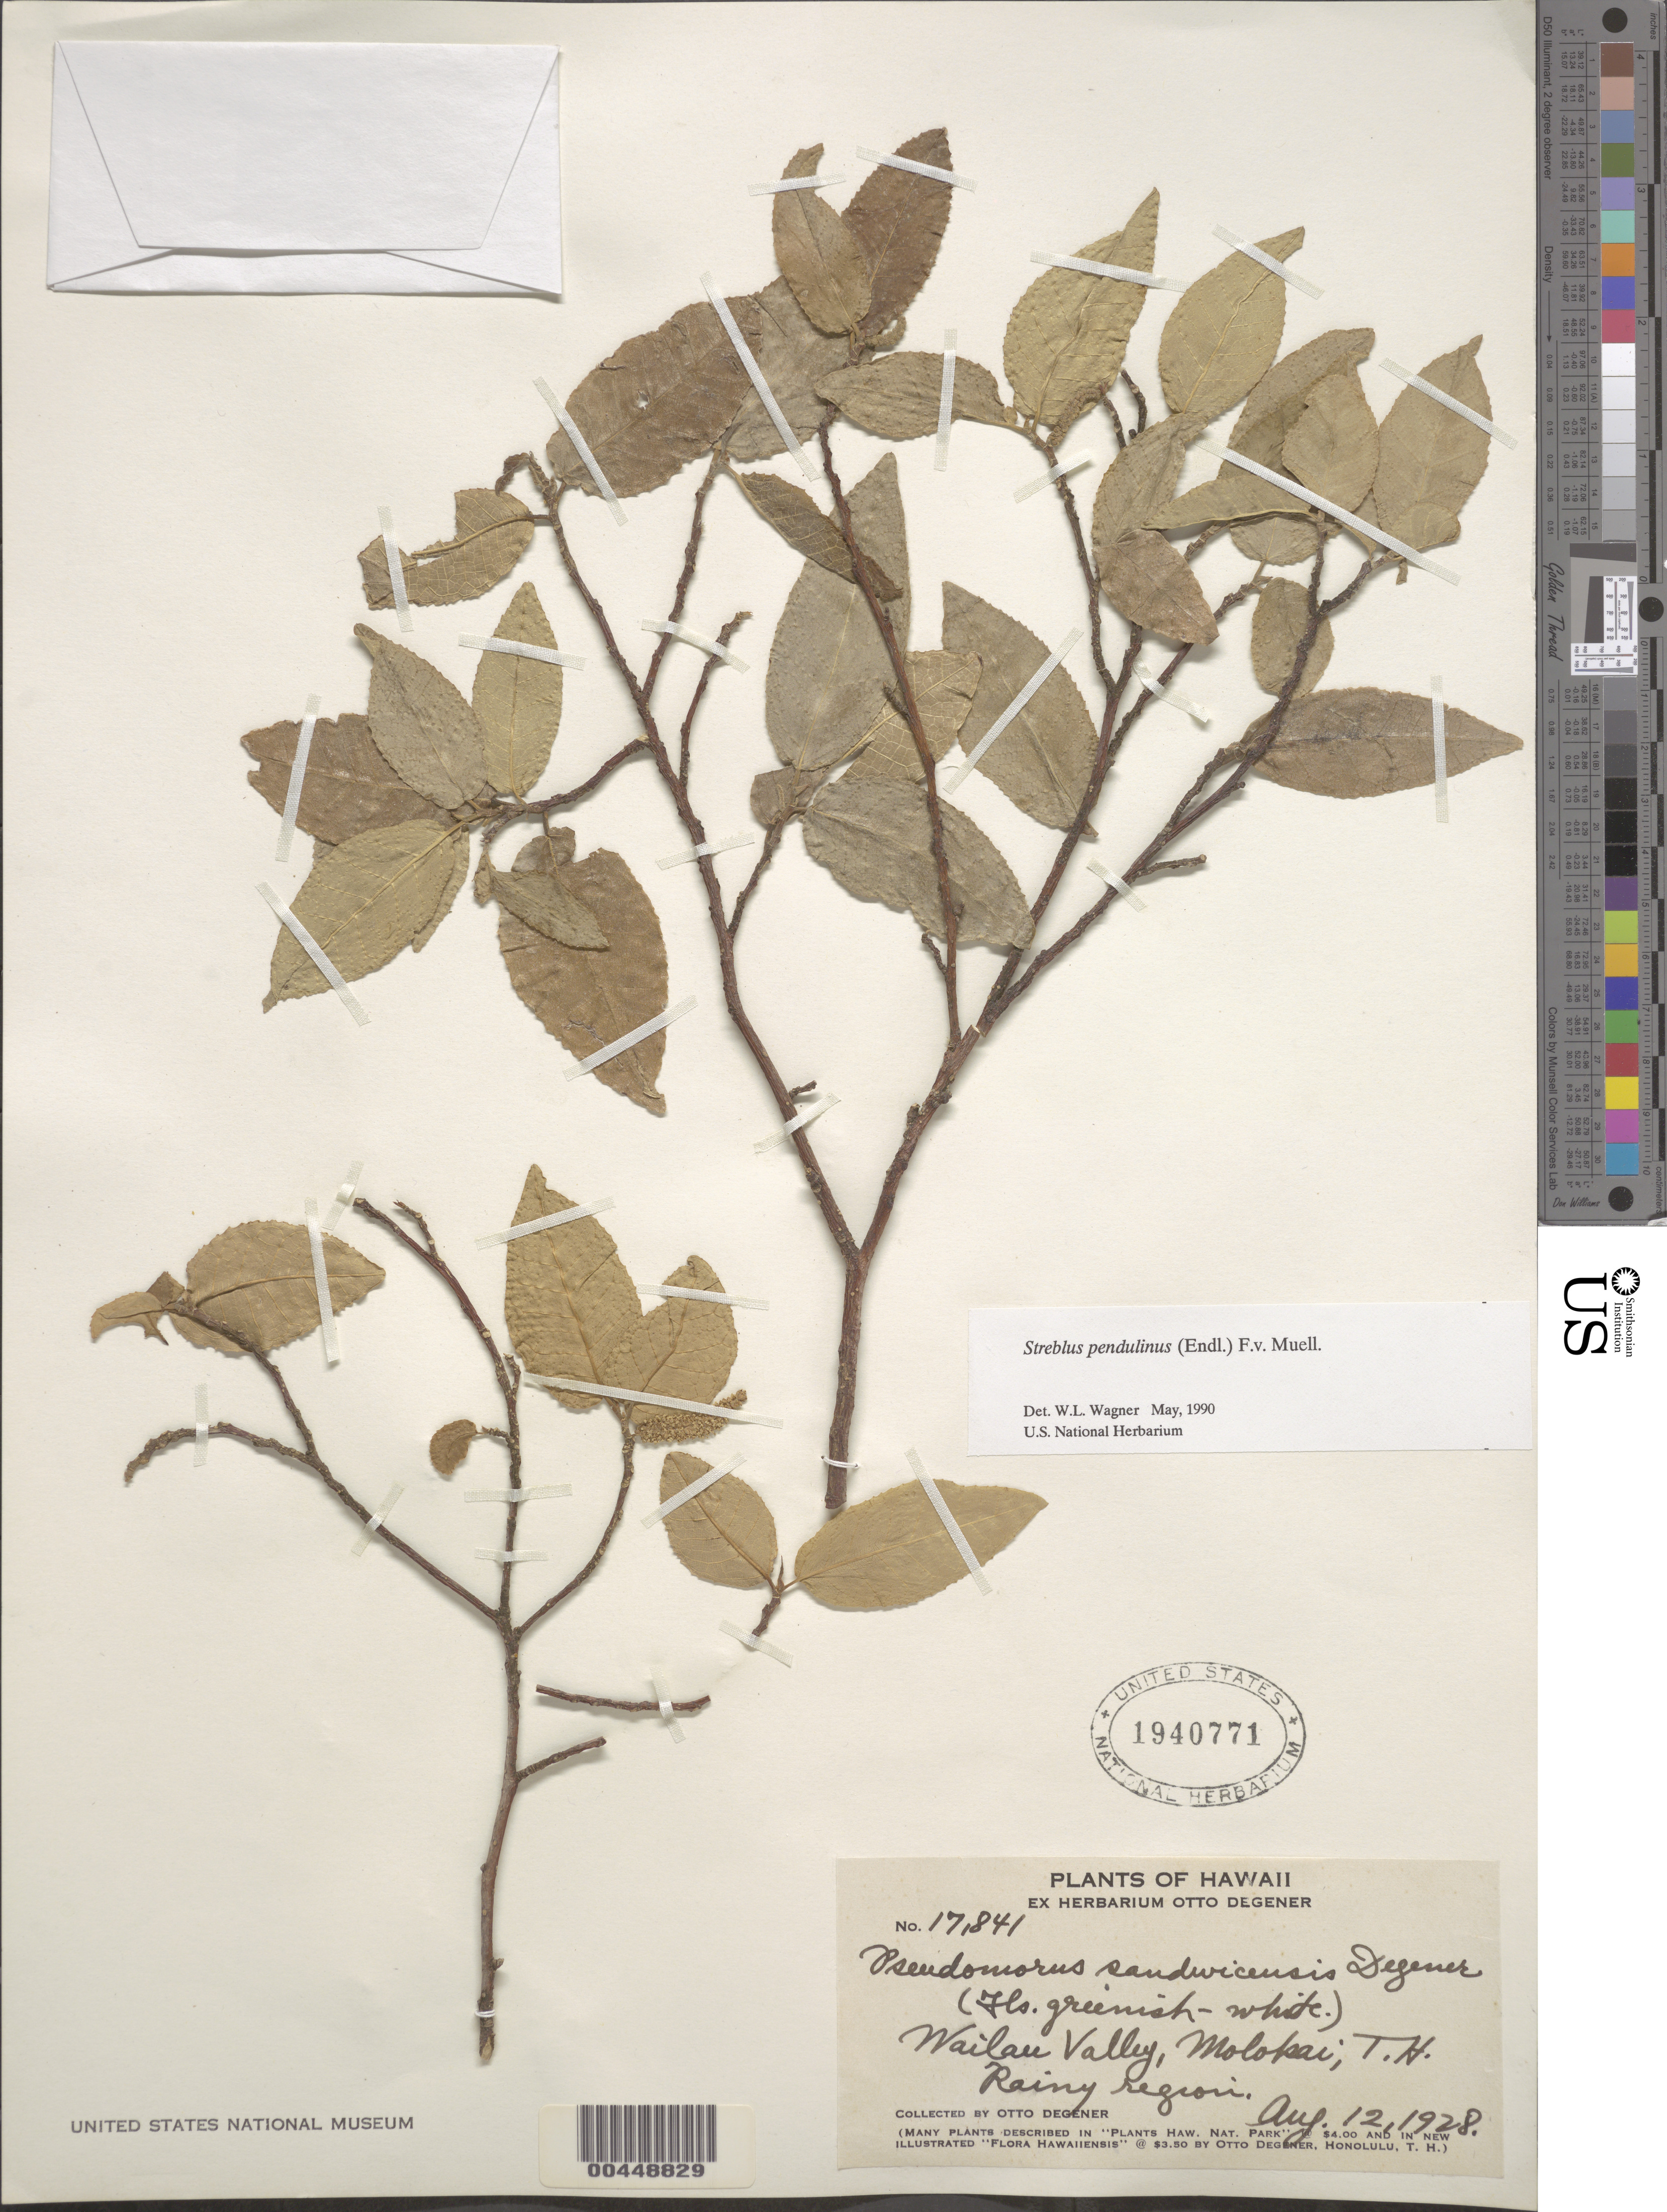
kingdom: Plantae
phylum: Tracheophyta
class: Magnoliopsida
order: Rosales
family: Moraceae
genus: Paratrophis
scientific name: Paratrophis pendulina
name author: (Endl.) E. M. Gardner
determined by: Wagner, W. L., (BOT), Smithsonian Institution - National Museum of Natural History (UNITED STATES)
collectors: O. Degener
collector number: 17841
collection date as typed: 12 Aug 1928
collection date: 1928-08-12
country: United States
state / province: Hawaii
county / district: Maui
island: Moloka'i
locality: Wailau Valley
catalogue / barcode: US 1940771